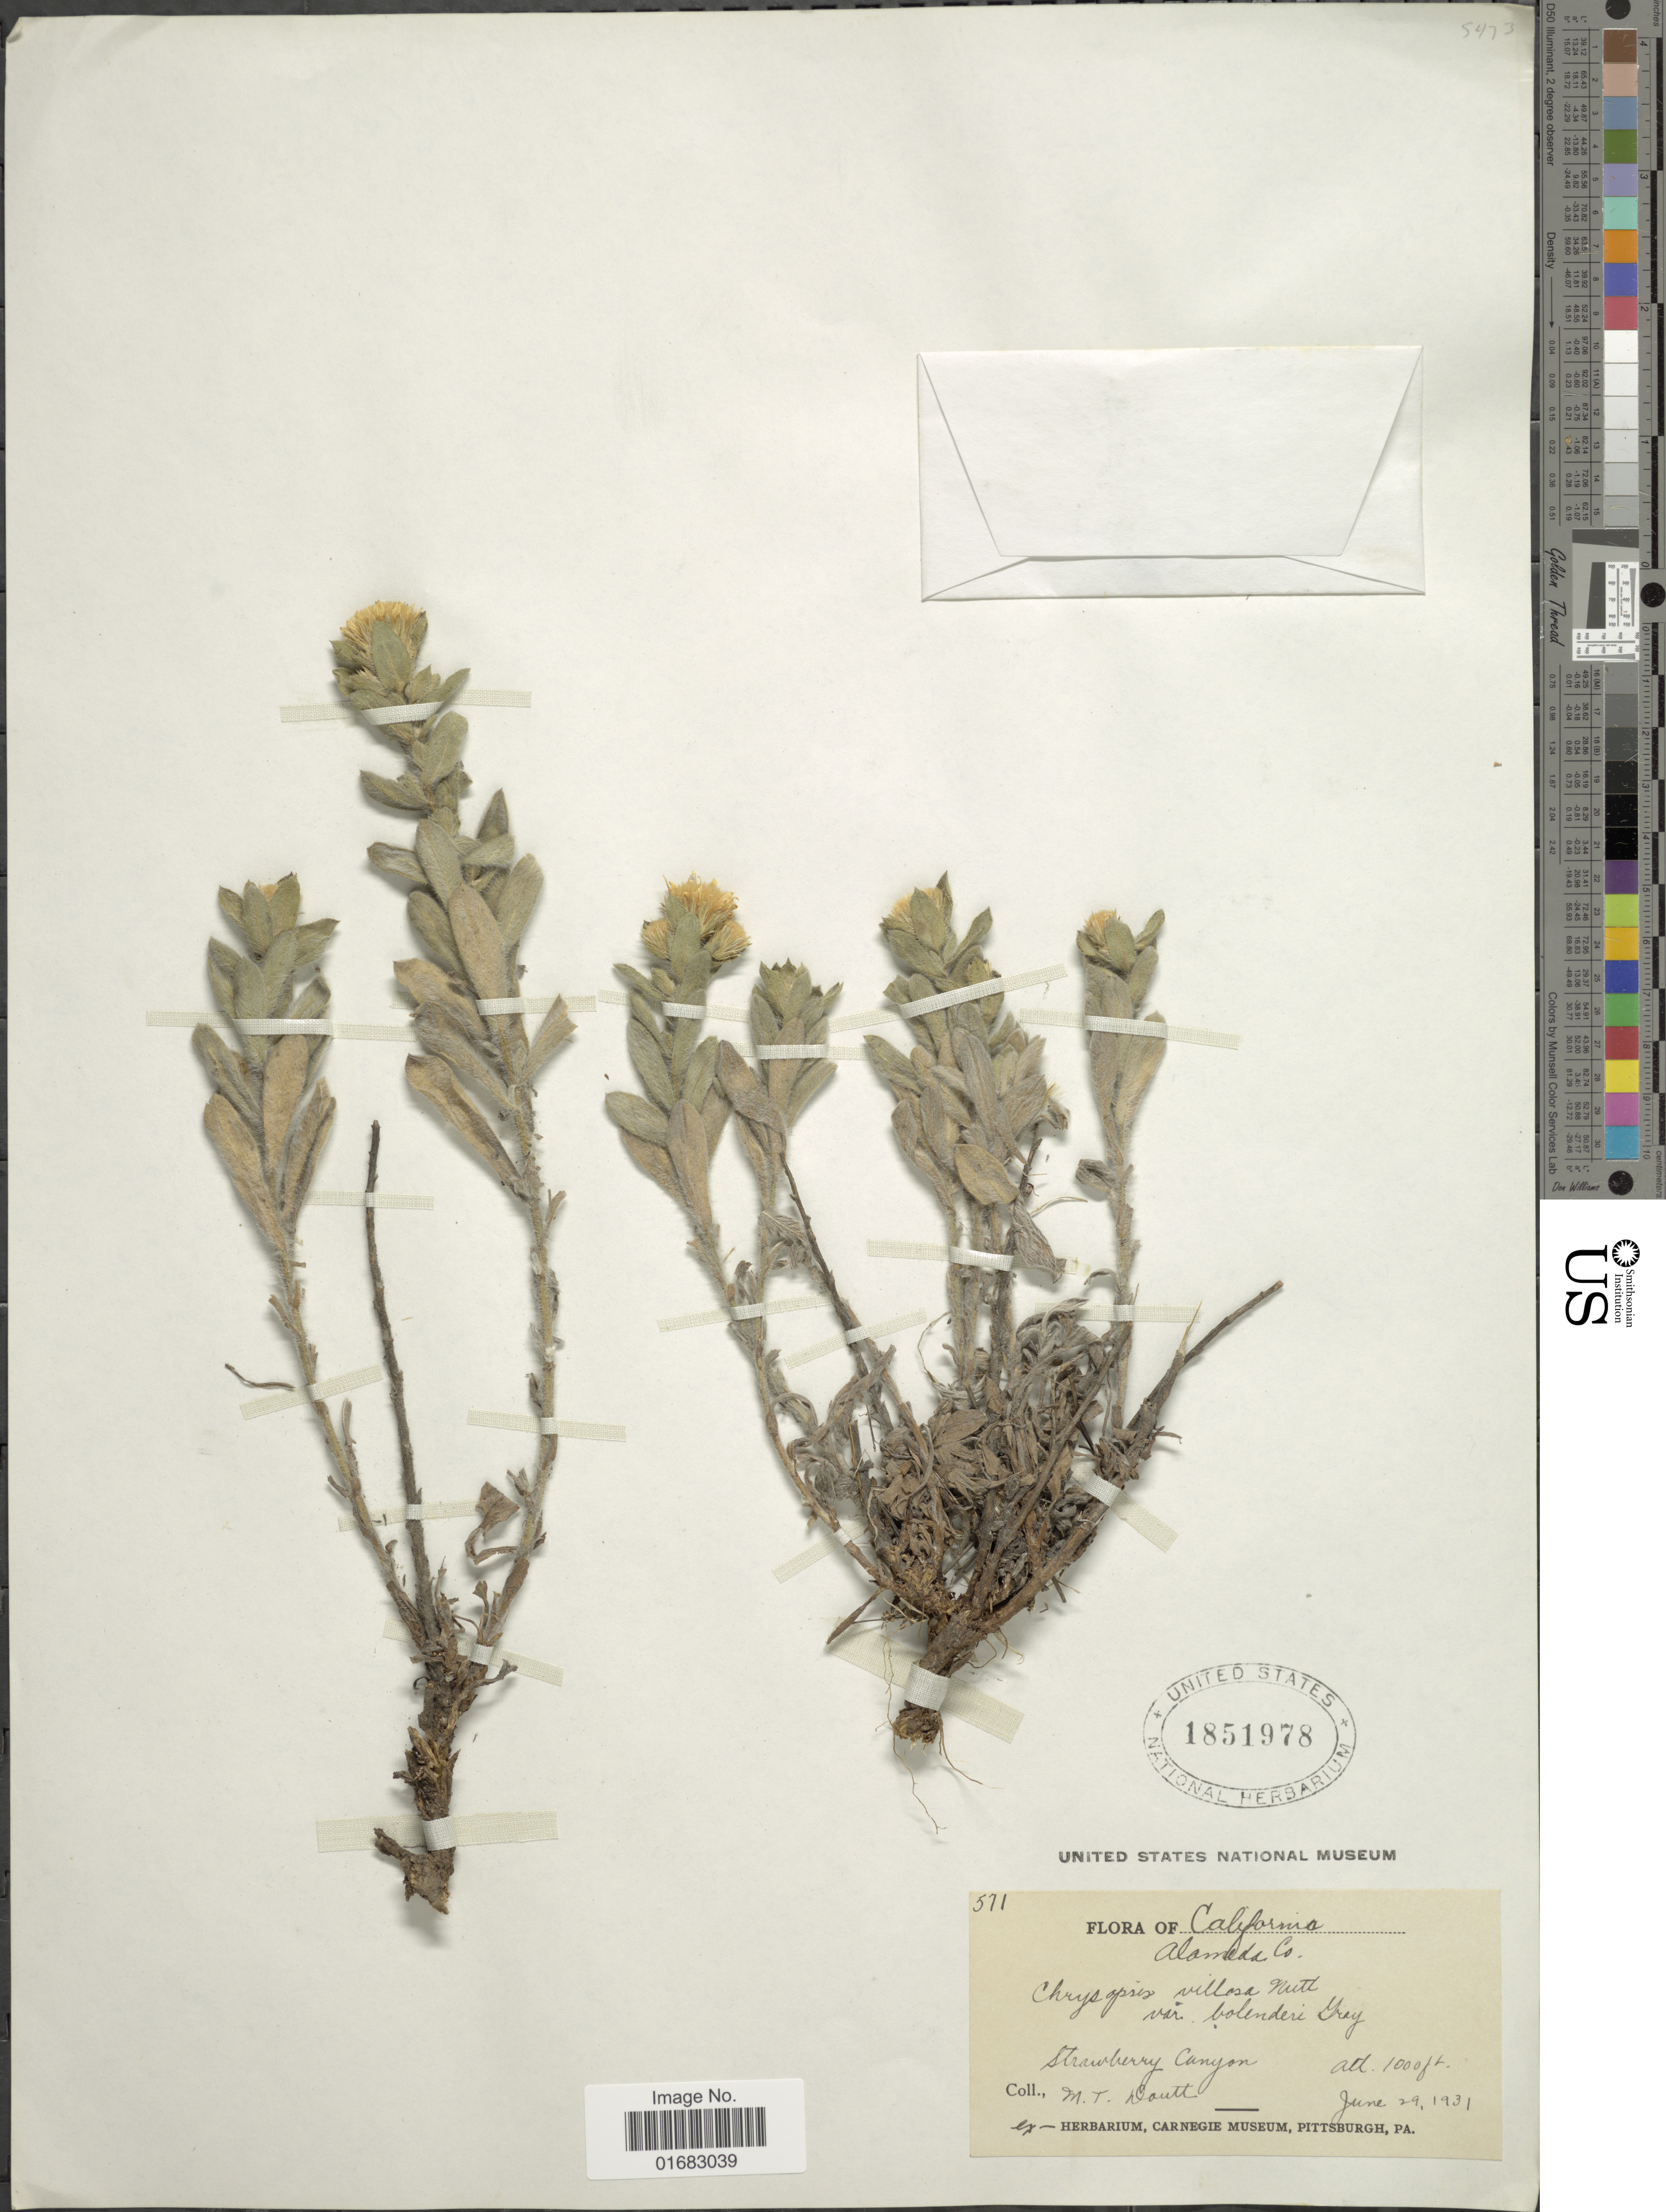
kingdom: Plantae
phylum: Tracheophyta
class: Magnoliopsida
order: Asterales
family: Asteraceae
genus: Heterotheca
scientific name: Heterotheca villosa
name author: (Pursh) Shinners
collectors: M. Doutt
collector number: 571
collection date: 1931-06-29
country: United States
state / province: California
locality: California. Strawberry Canyon.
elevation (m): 305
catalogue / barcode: US 1851978